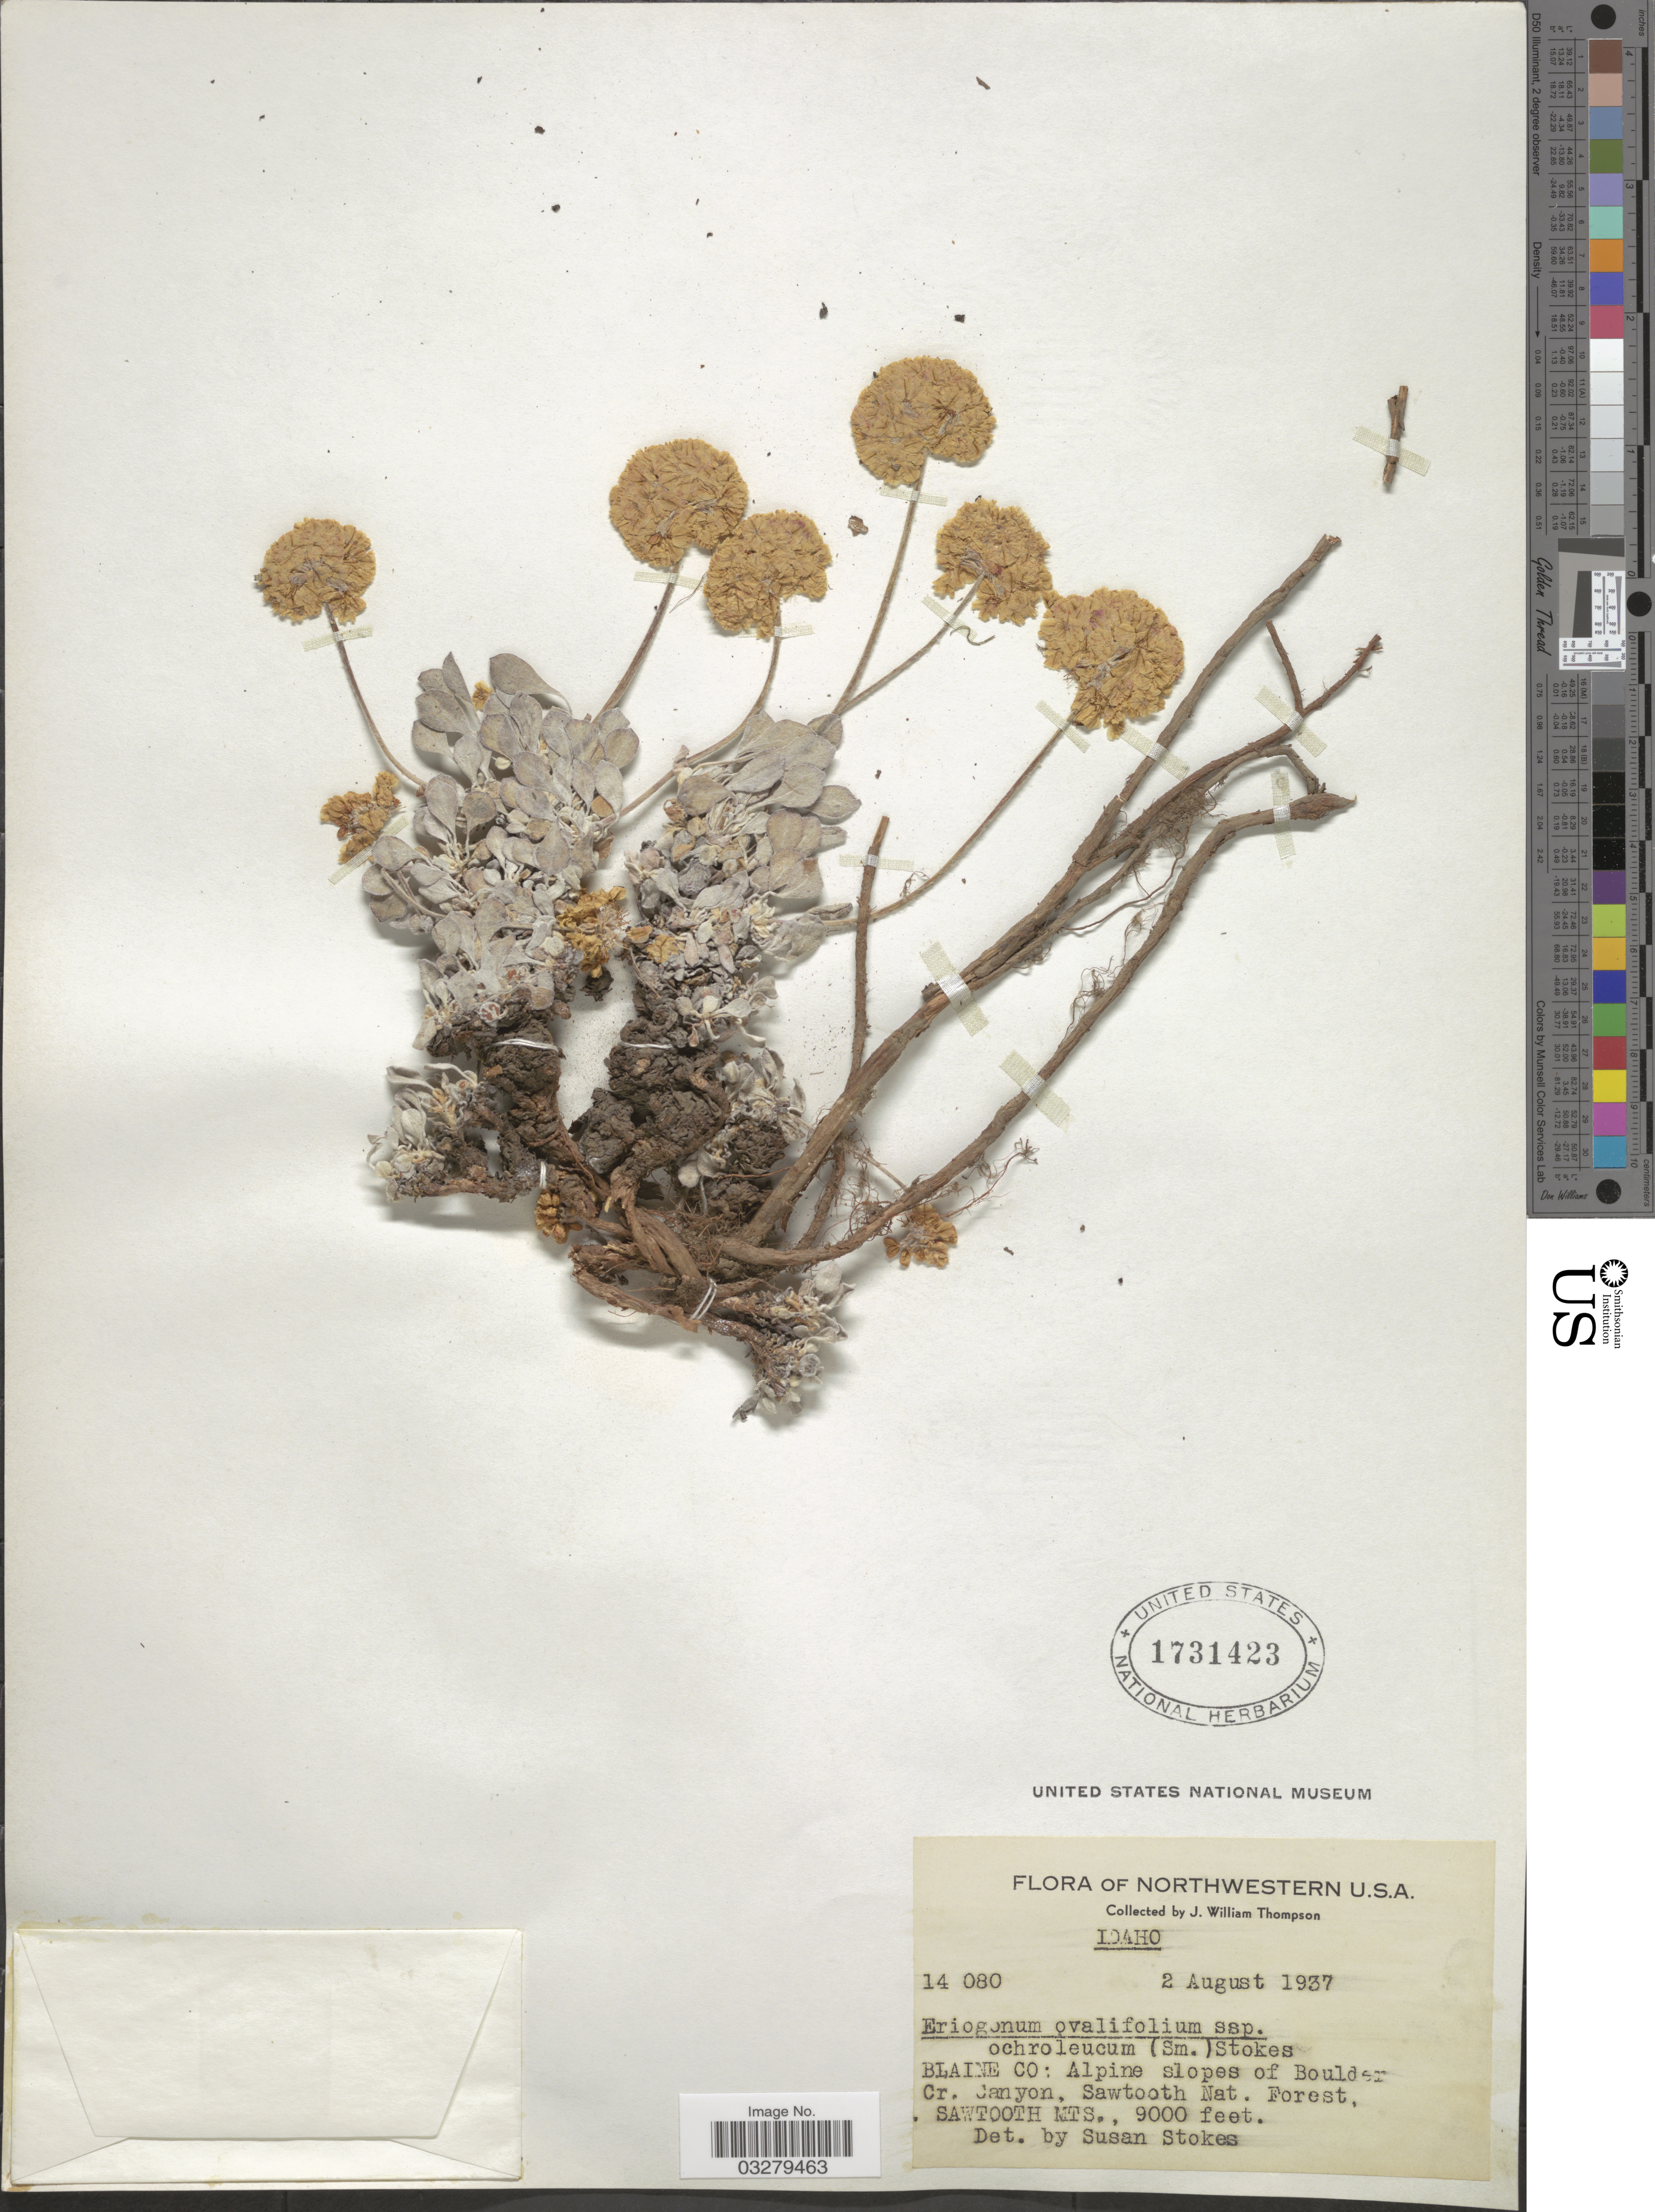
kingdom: Plantae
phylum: Tracheophyta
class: Magnoliopsida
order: Caryophyllales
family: Polygonaceae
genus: Eriogonum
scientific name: Eriogonum ovalifolium var. ochroleucum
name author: (Small ex Rydb.) M. Peck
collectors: J. W. Thompson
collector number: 14080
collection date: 1937-08-02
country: United States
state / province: Idaho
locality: Northwestern U.S.A., Blaine Co: Alpine slopes of Boulder Cr. Canyon, Sawtooth Nat. Forest, Sawtooth Mts.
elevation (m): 2743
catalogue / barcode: US 1731423